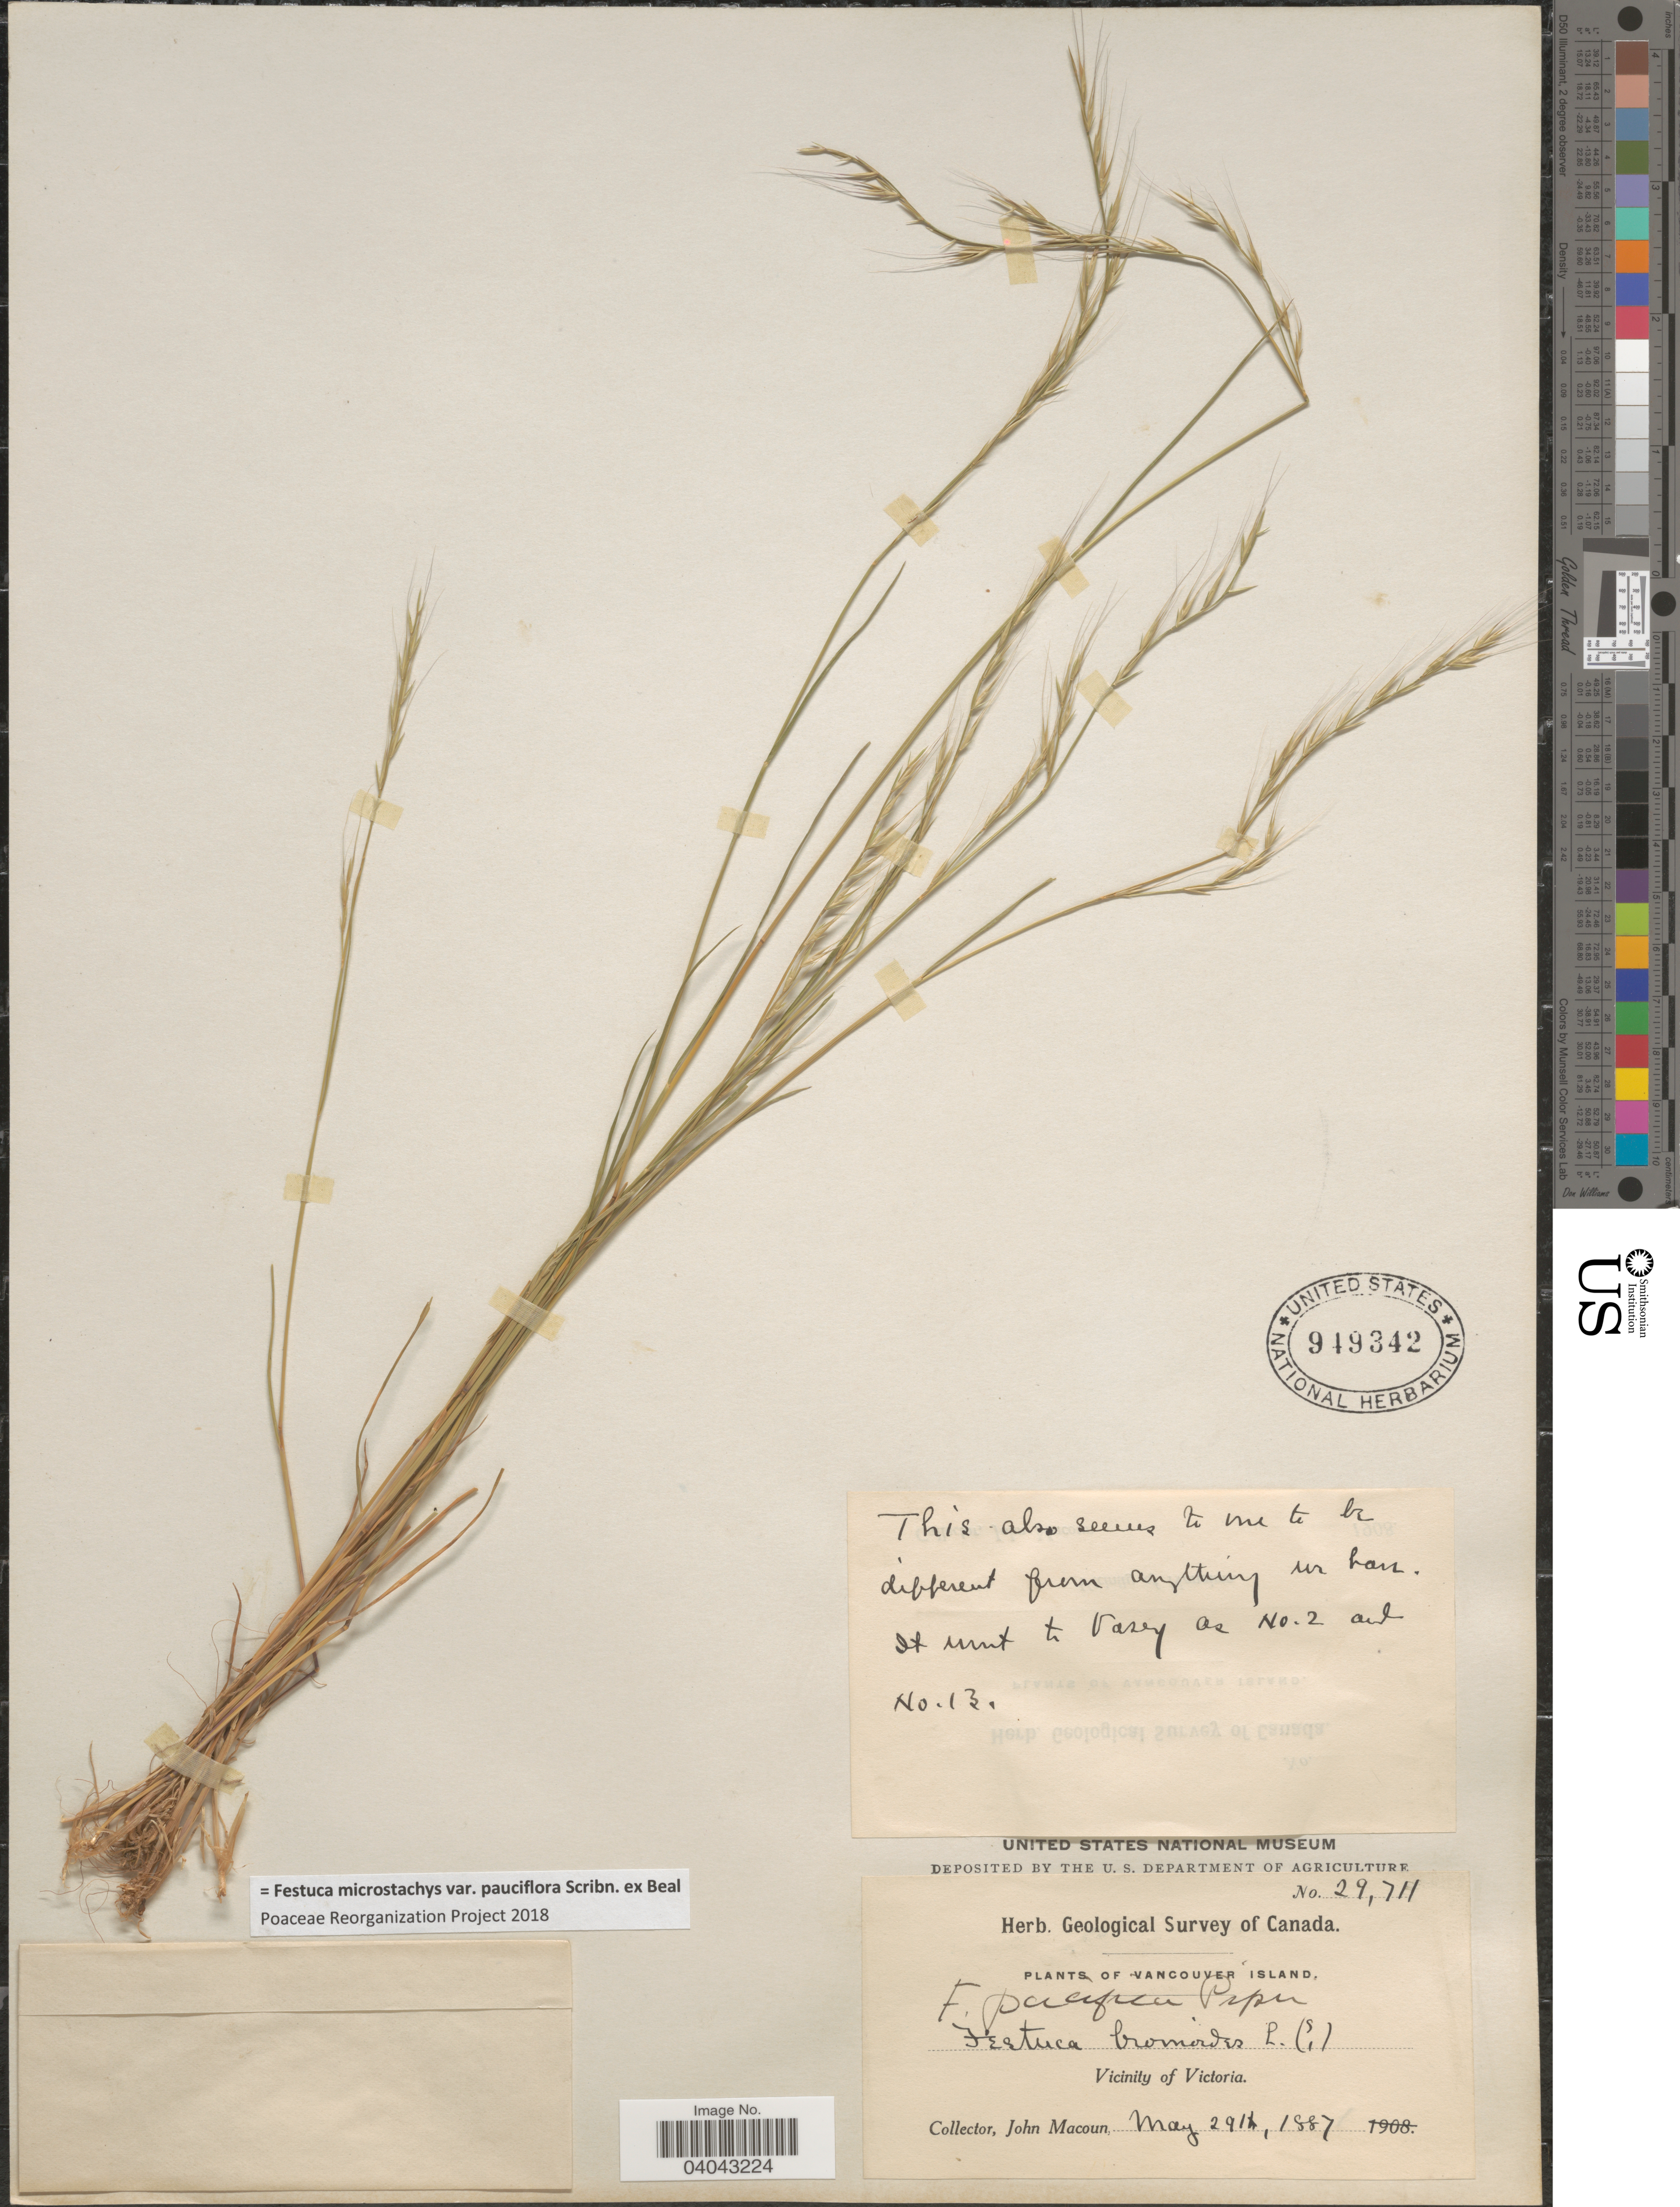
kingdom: Plantae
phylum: Tracheophyta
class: Liliopsida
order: Poales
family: Poaceae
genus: Festuca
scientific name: Festuca microstachys var. pauciflora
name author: Scribn. ex W.J. Beal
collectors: J. Macoun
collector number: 29711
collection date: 1887-05-29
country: Canada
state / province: British Columbia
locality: Vancouver Island. Vicinity of Victoria.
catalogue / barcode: US 949342